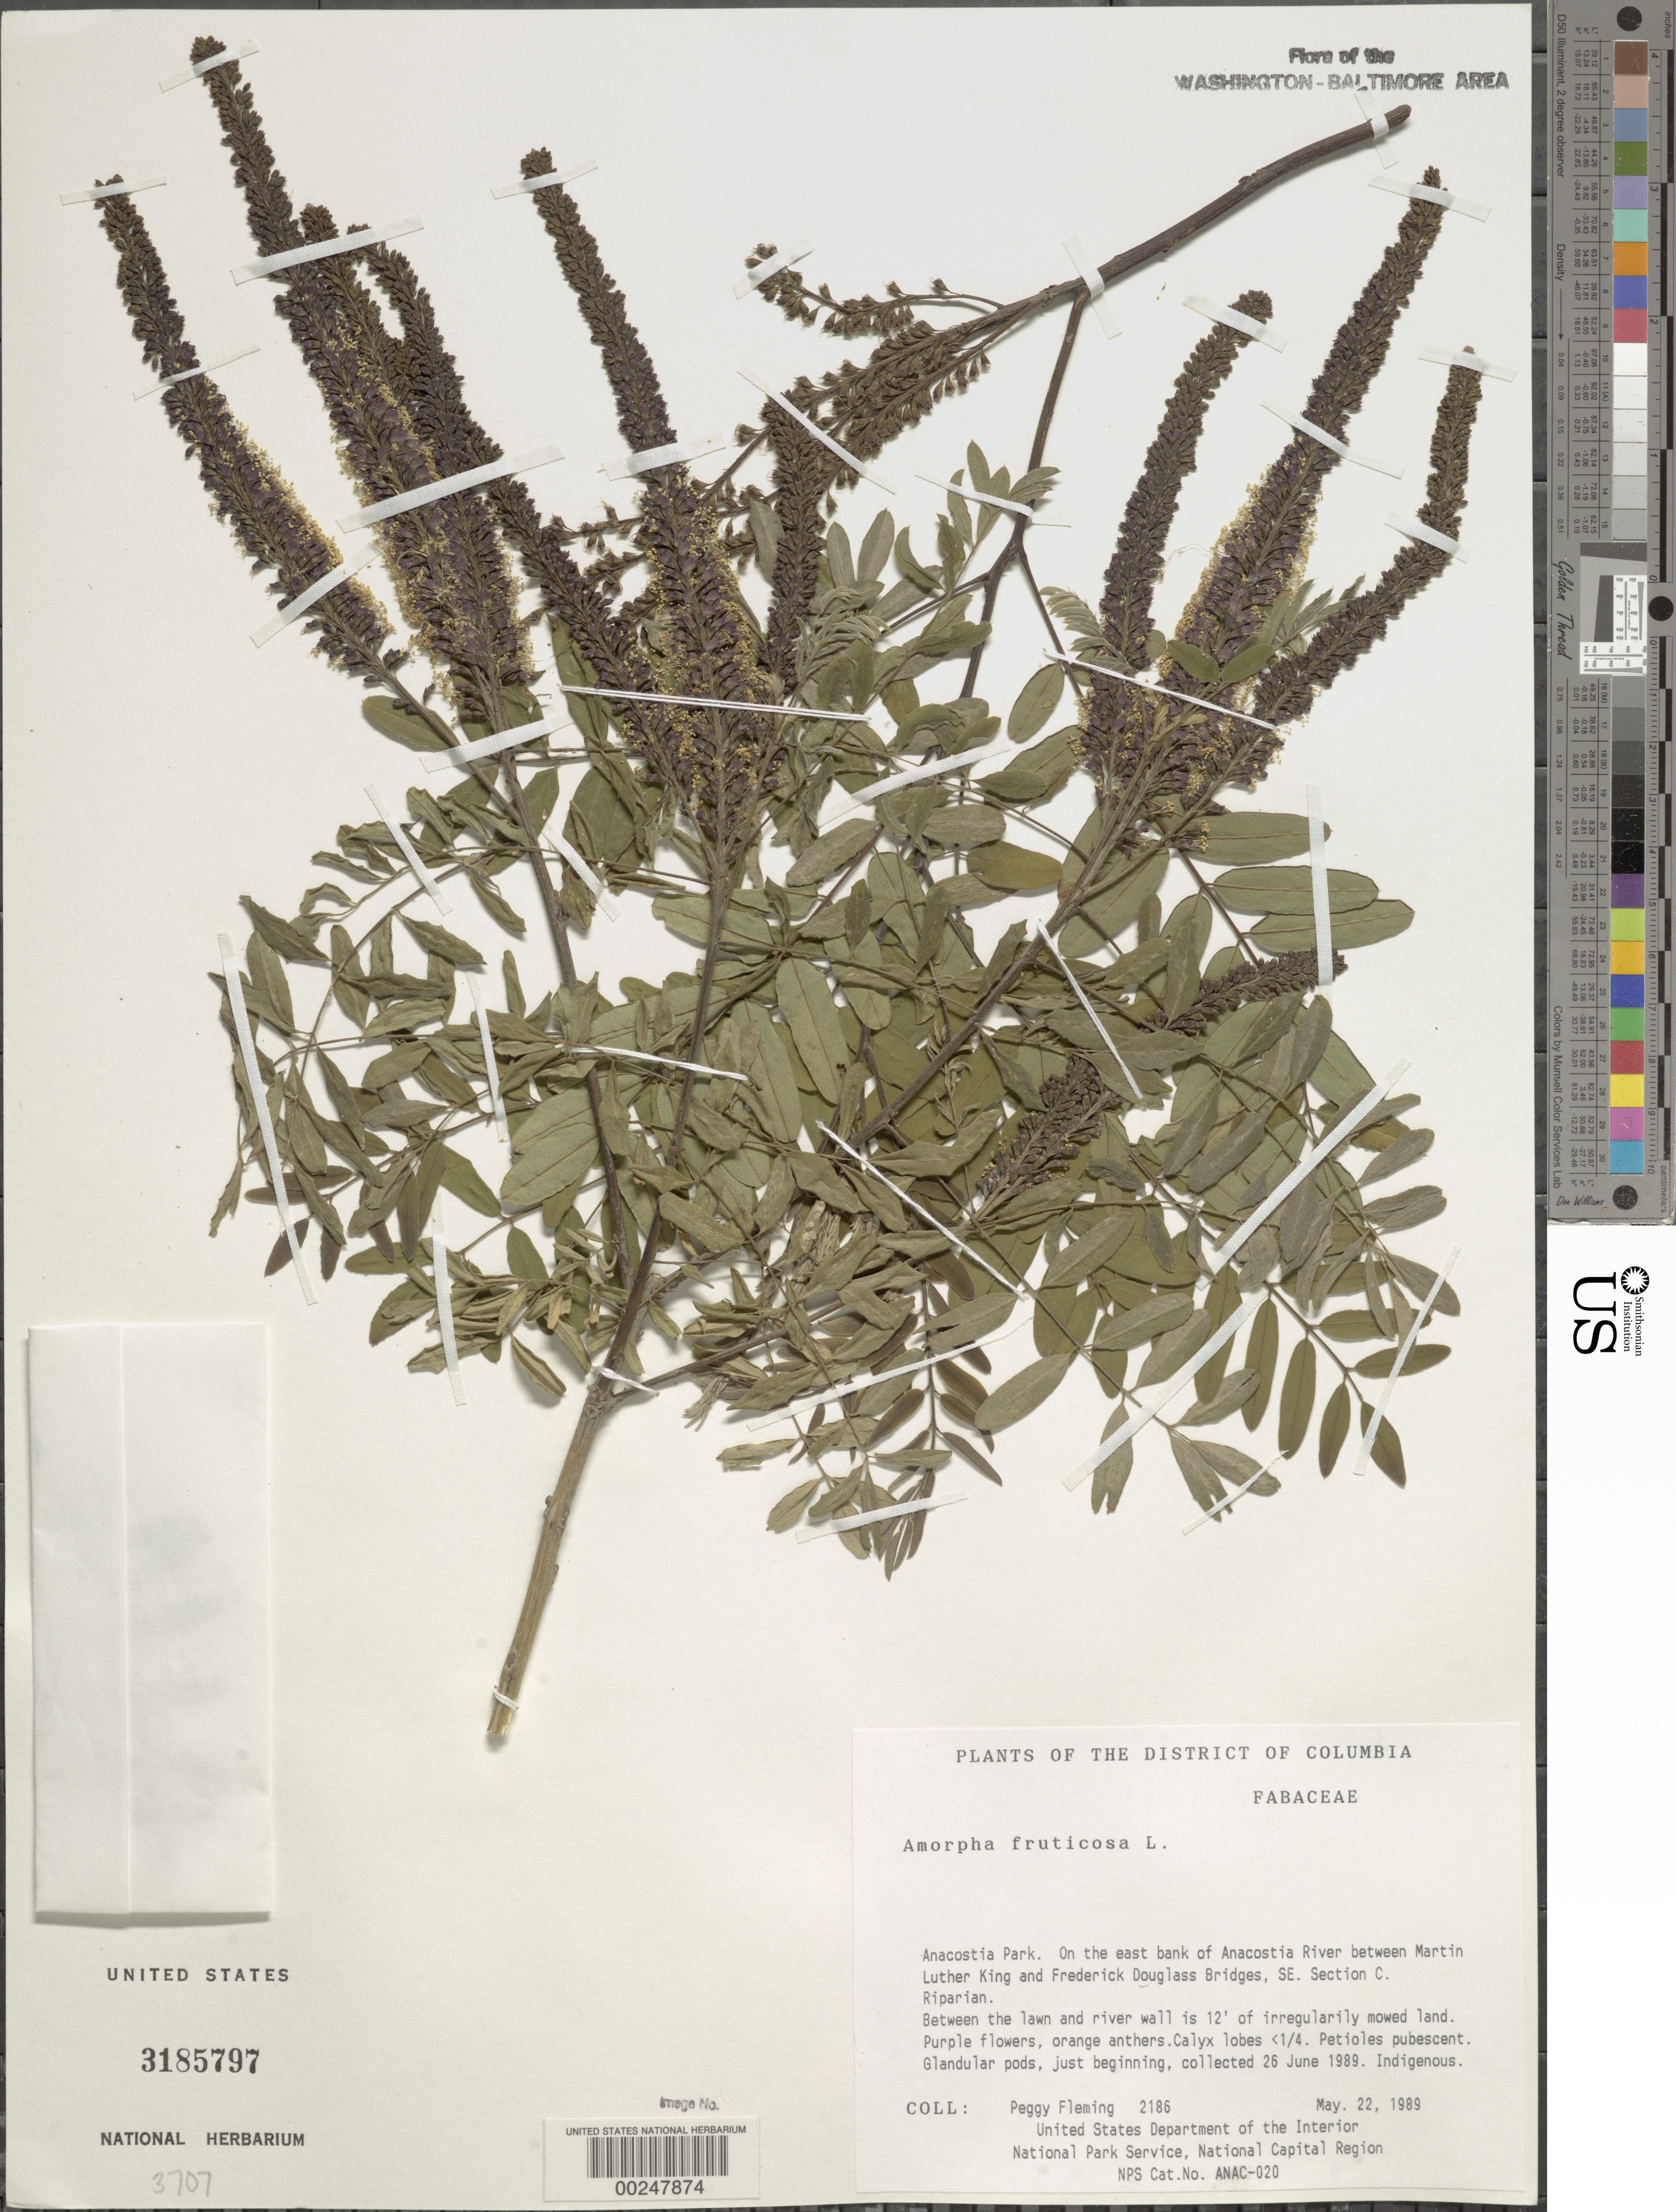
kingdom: Plantae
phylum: Tracheophyta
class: Magnoliopsida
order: Fabales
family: Fabaceae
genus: Amorpha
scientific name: Amorpha fruticosa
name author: L.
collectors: A. Ruth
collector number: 203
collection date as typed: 23 May 1912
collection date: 1912-05-23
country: United States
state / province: District of Columbia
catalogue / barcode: US 641813